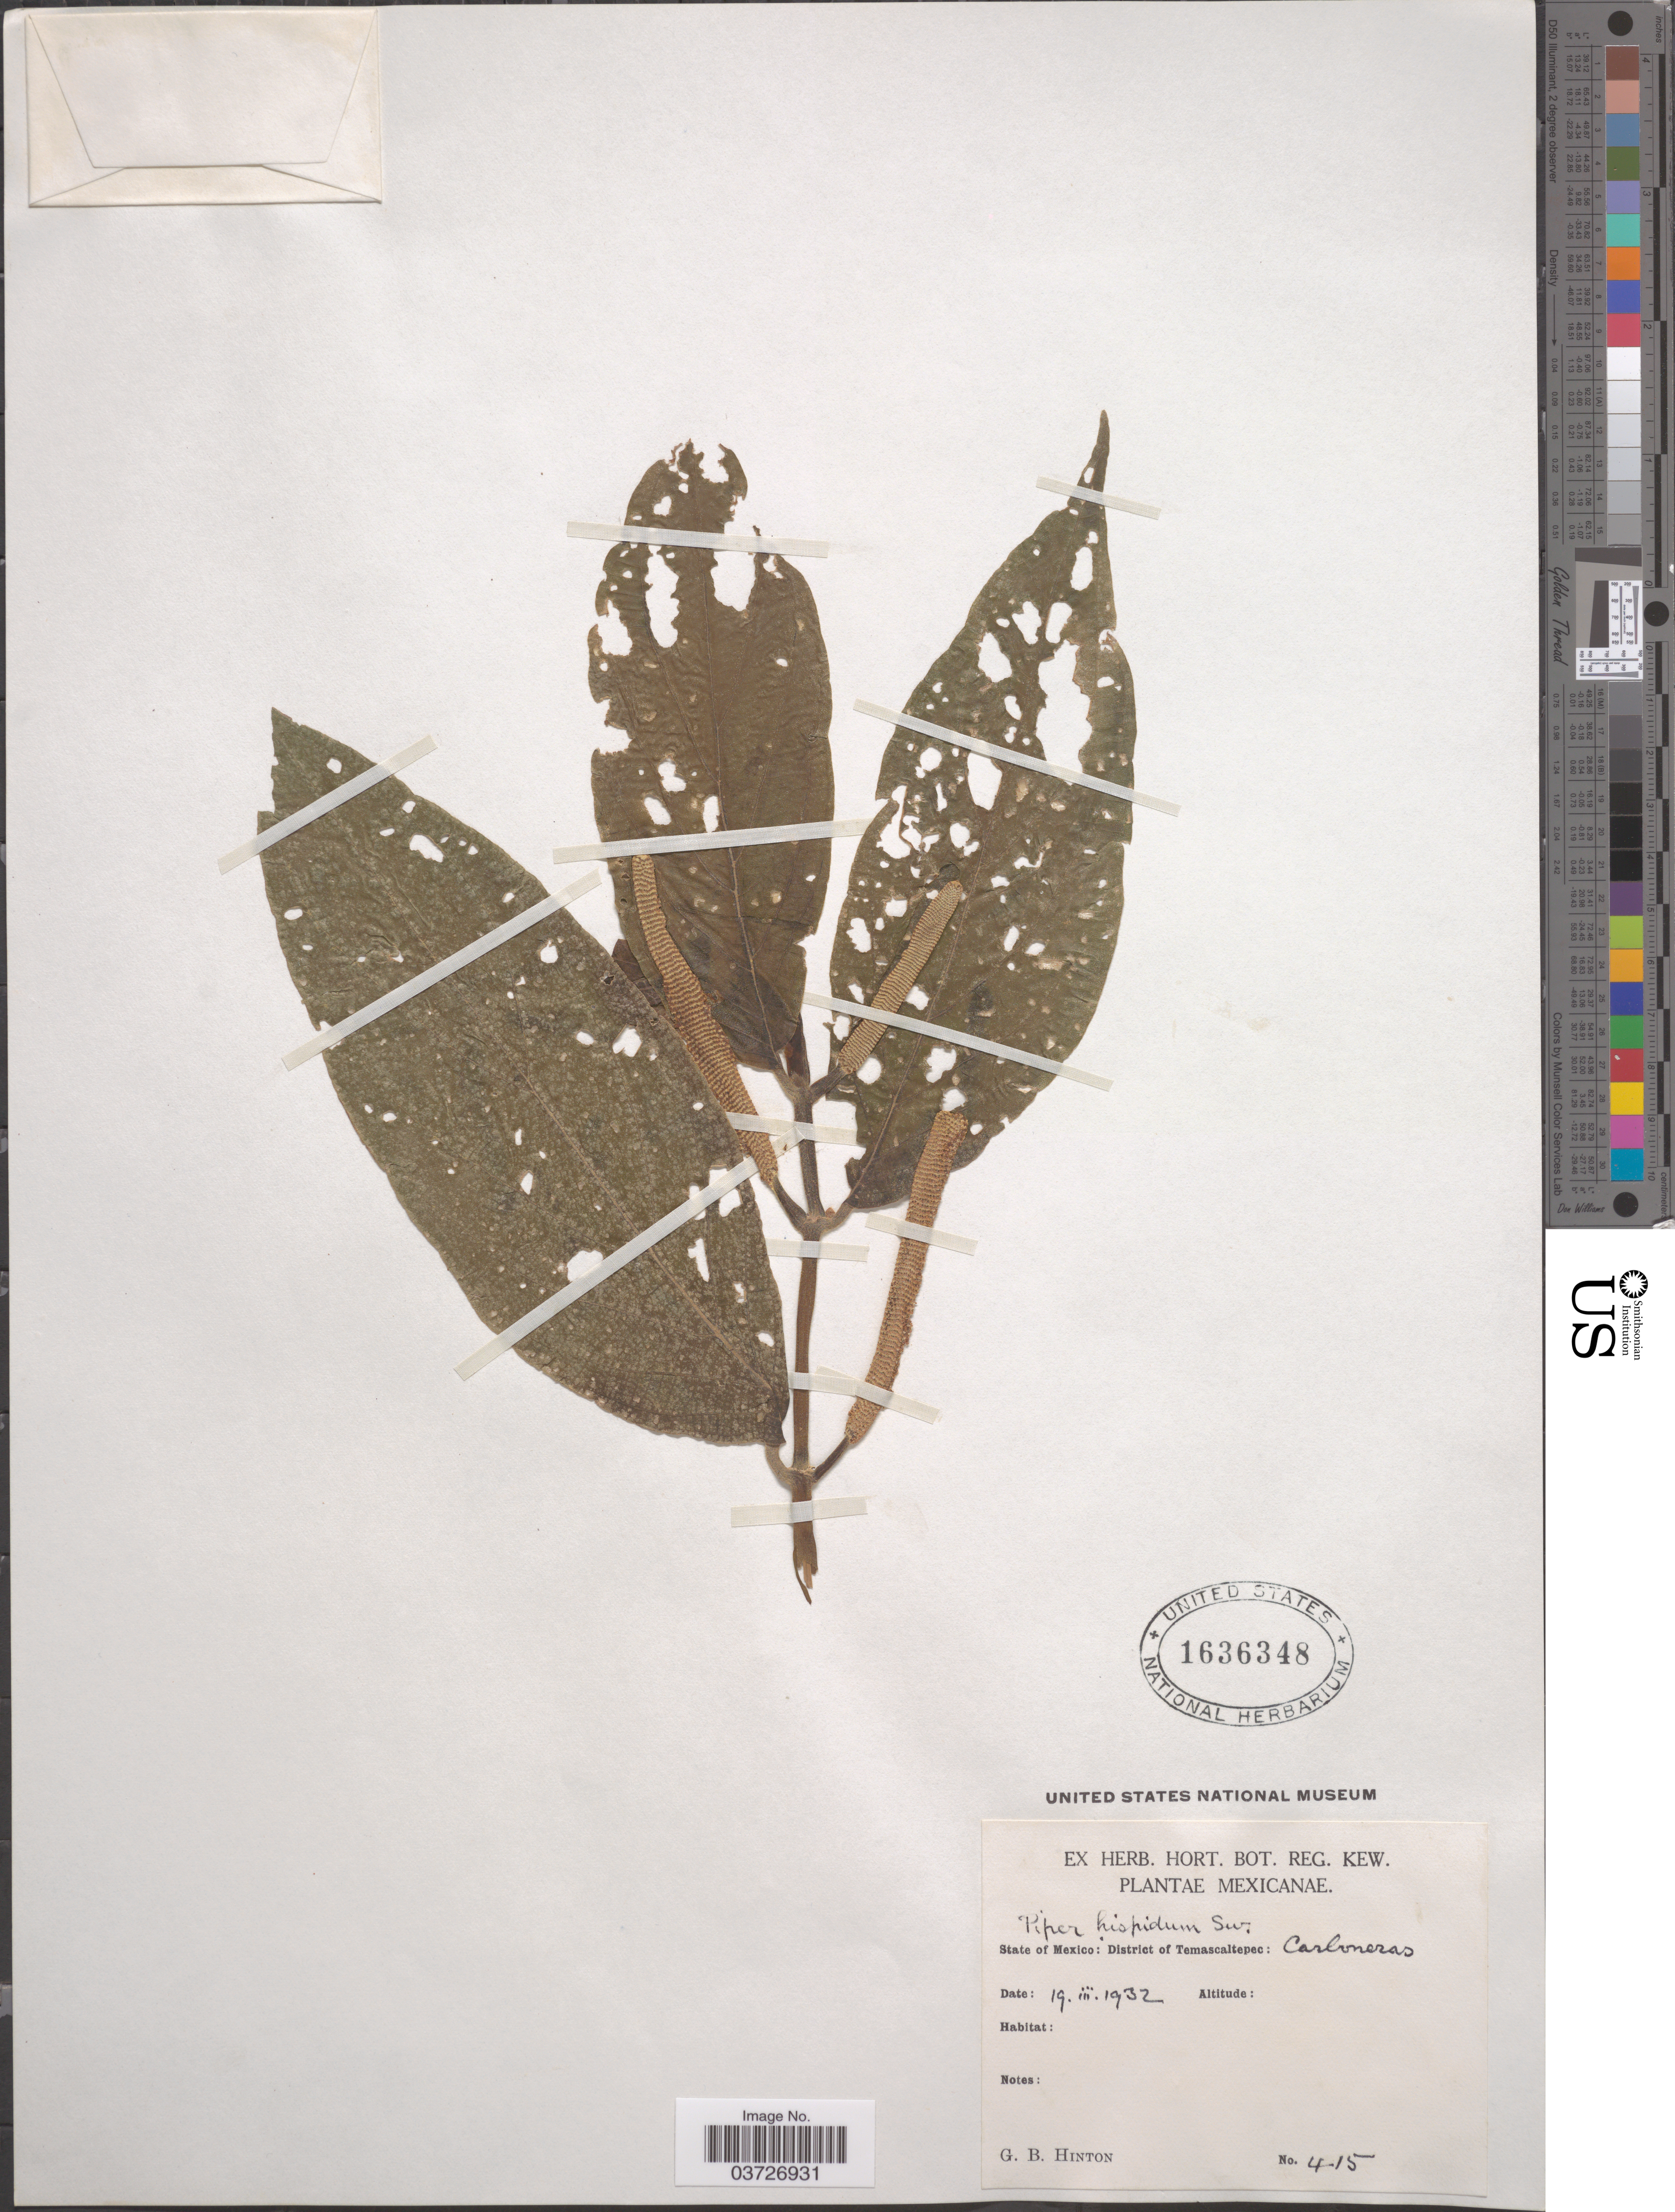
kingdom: Plantae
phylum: Tracheophyta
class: Magnoliopsida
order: Piperales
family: Piperaceae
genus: Piper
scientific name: Piper hispidum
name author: Sw.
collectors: G. B. Hinton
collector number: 415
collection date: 1932-03-19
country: Mexico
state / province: México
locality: District of Temascaltepec: Carboneras.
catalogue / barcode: US 1636348